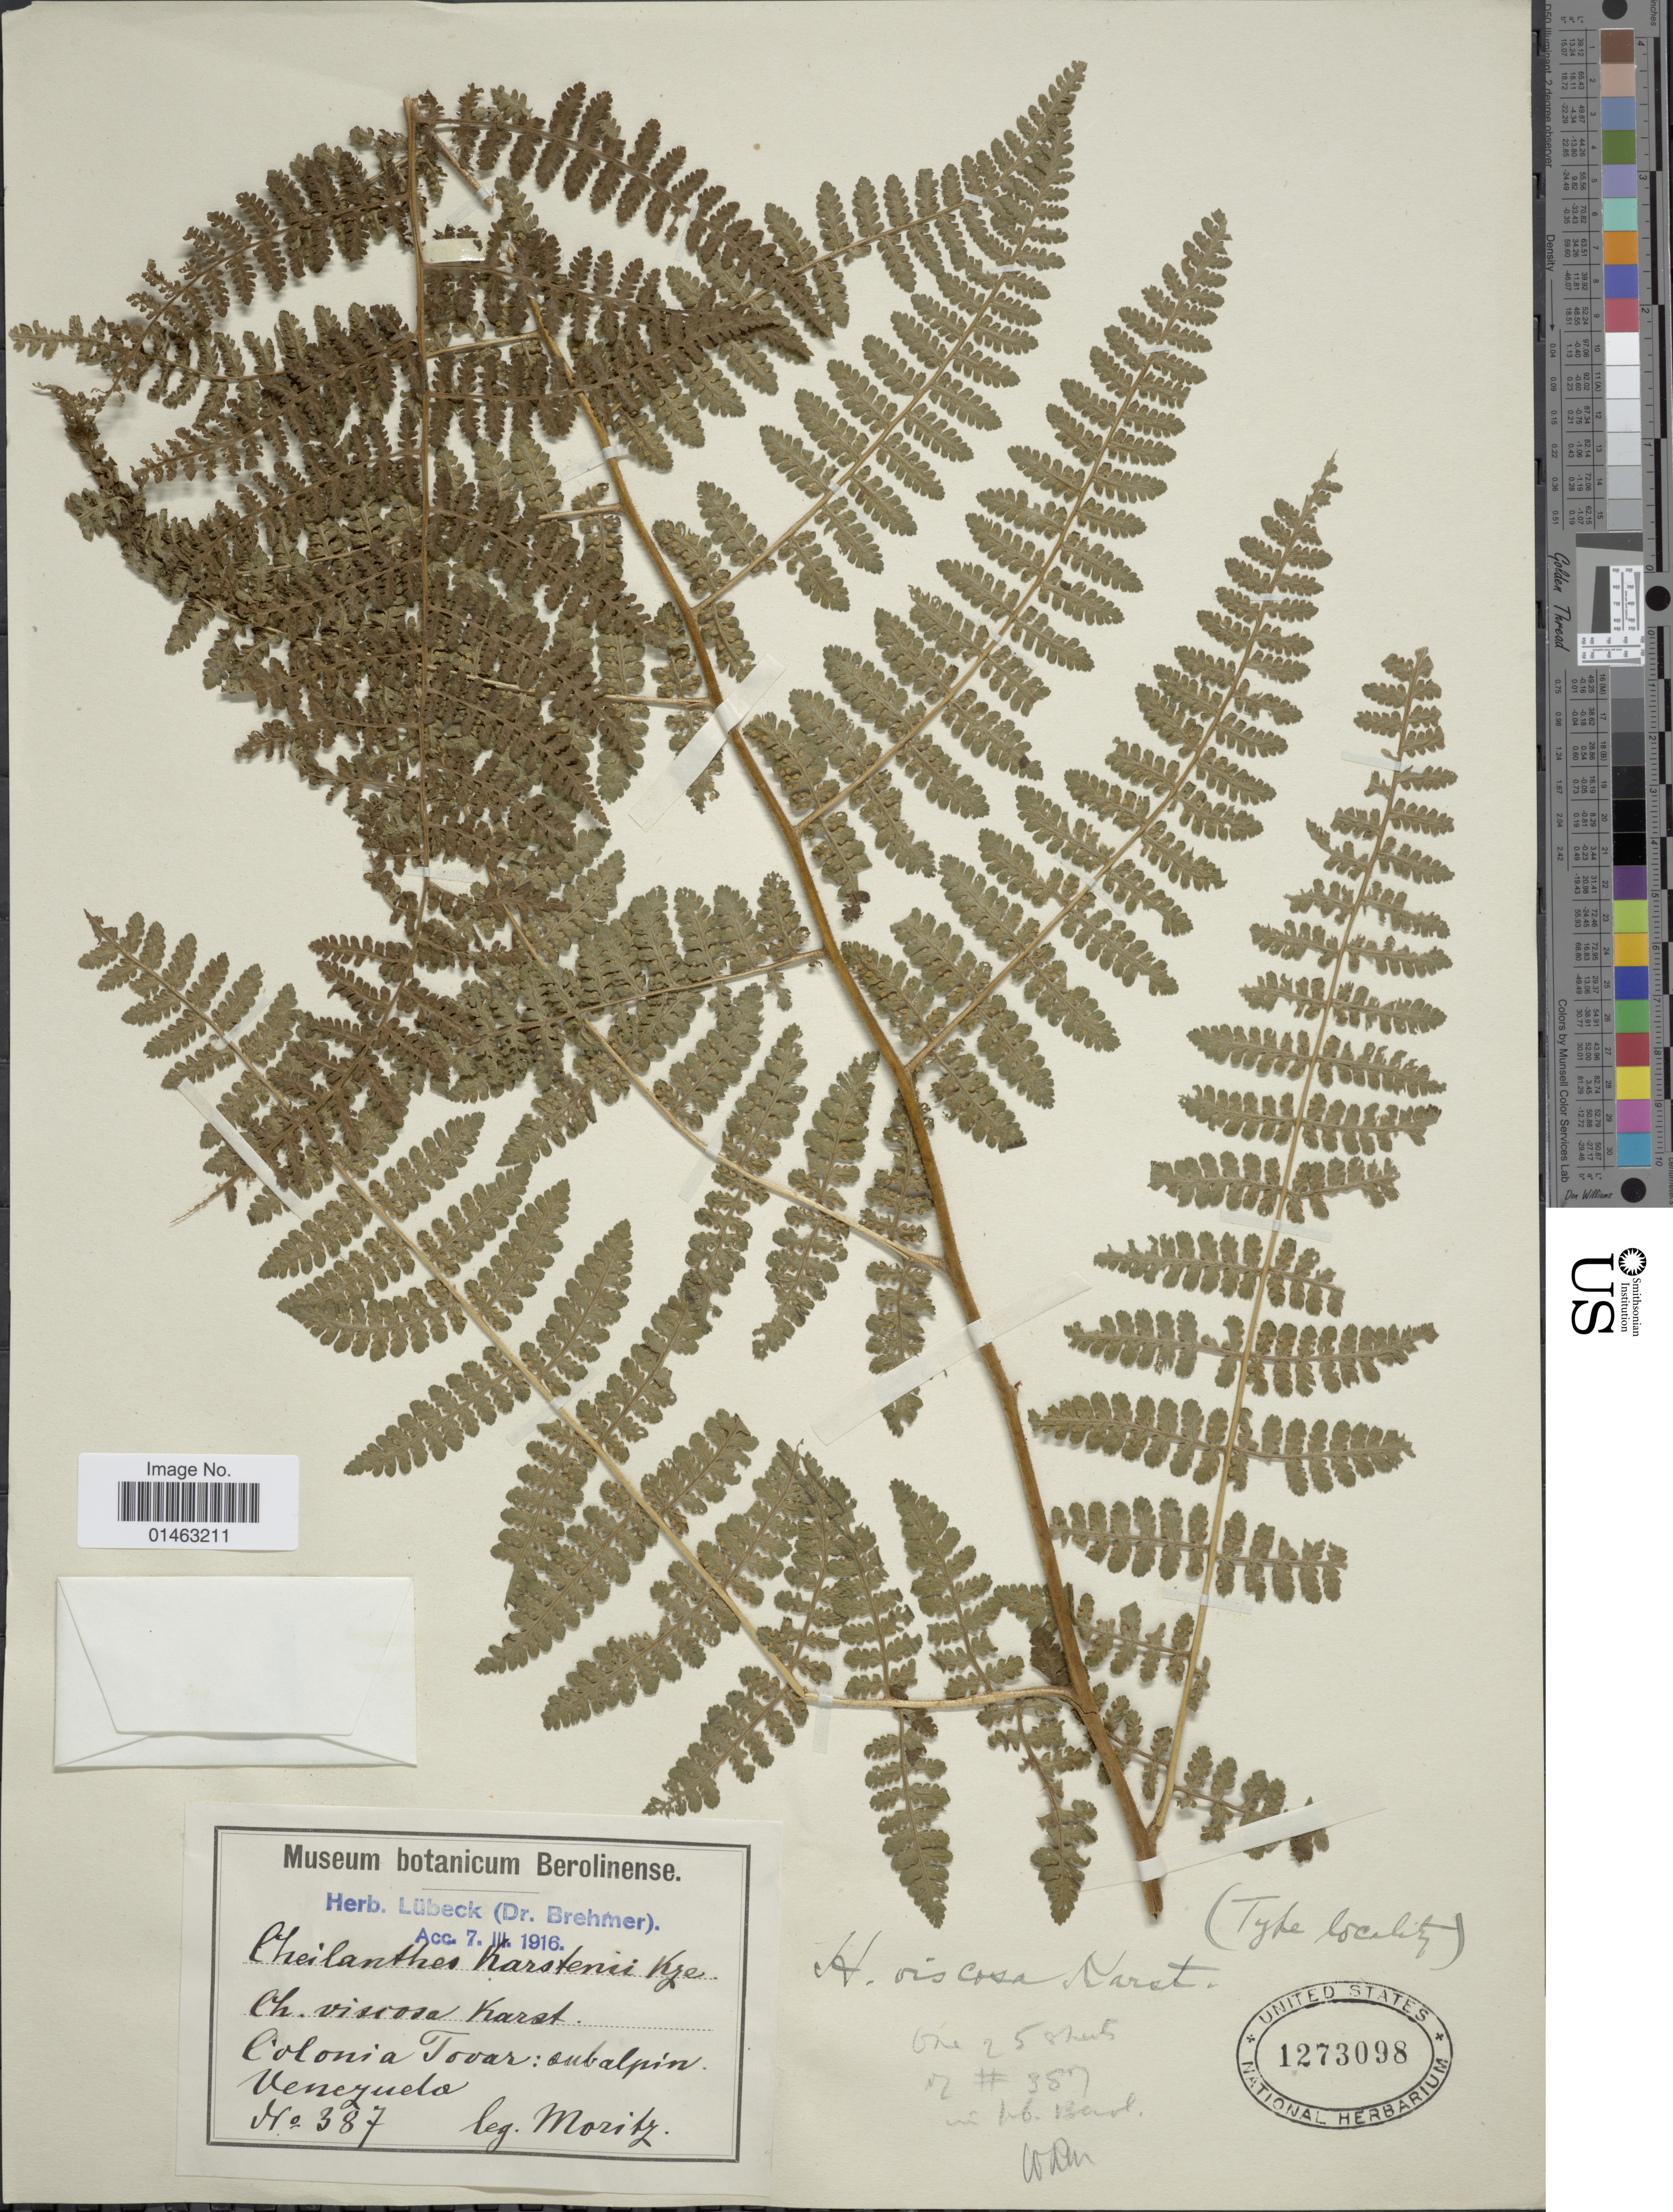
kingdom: Plantae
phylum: Tracheophyta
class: Polypodiopsida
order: Polypodiales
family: Dennstaedtiaceae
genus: Hypolepis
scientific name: Hypolepis viscosa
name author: H. Karst.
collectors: Moritz, --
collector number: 387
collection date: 1916-03-07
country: Venezuela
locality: Colonia Tovar: subalpin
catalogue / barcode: US 1273098